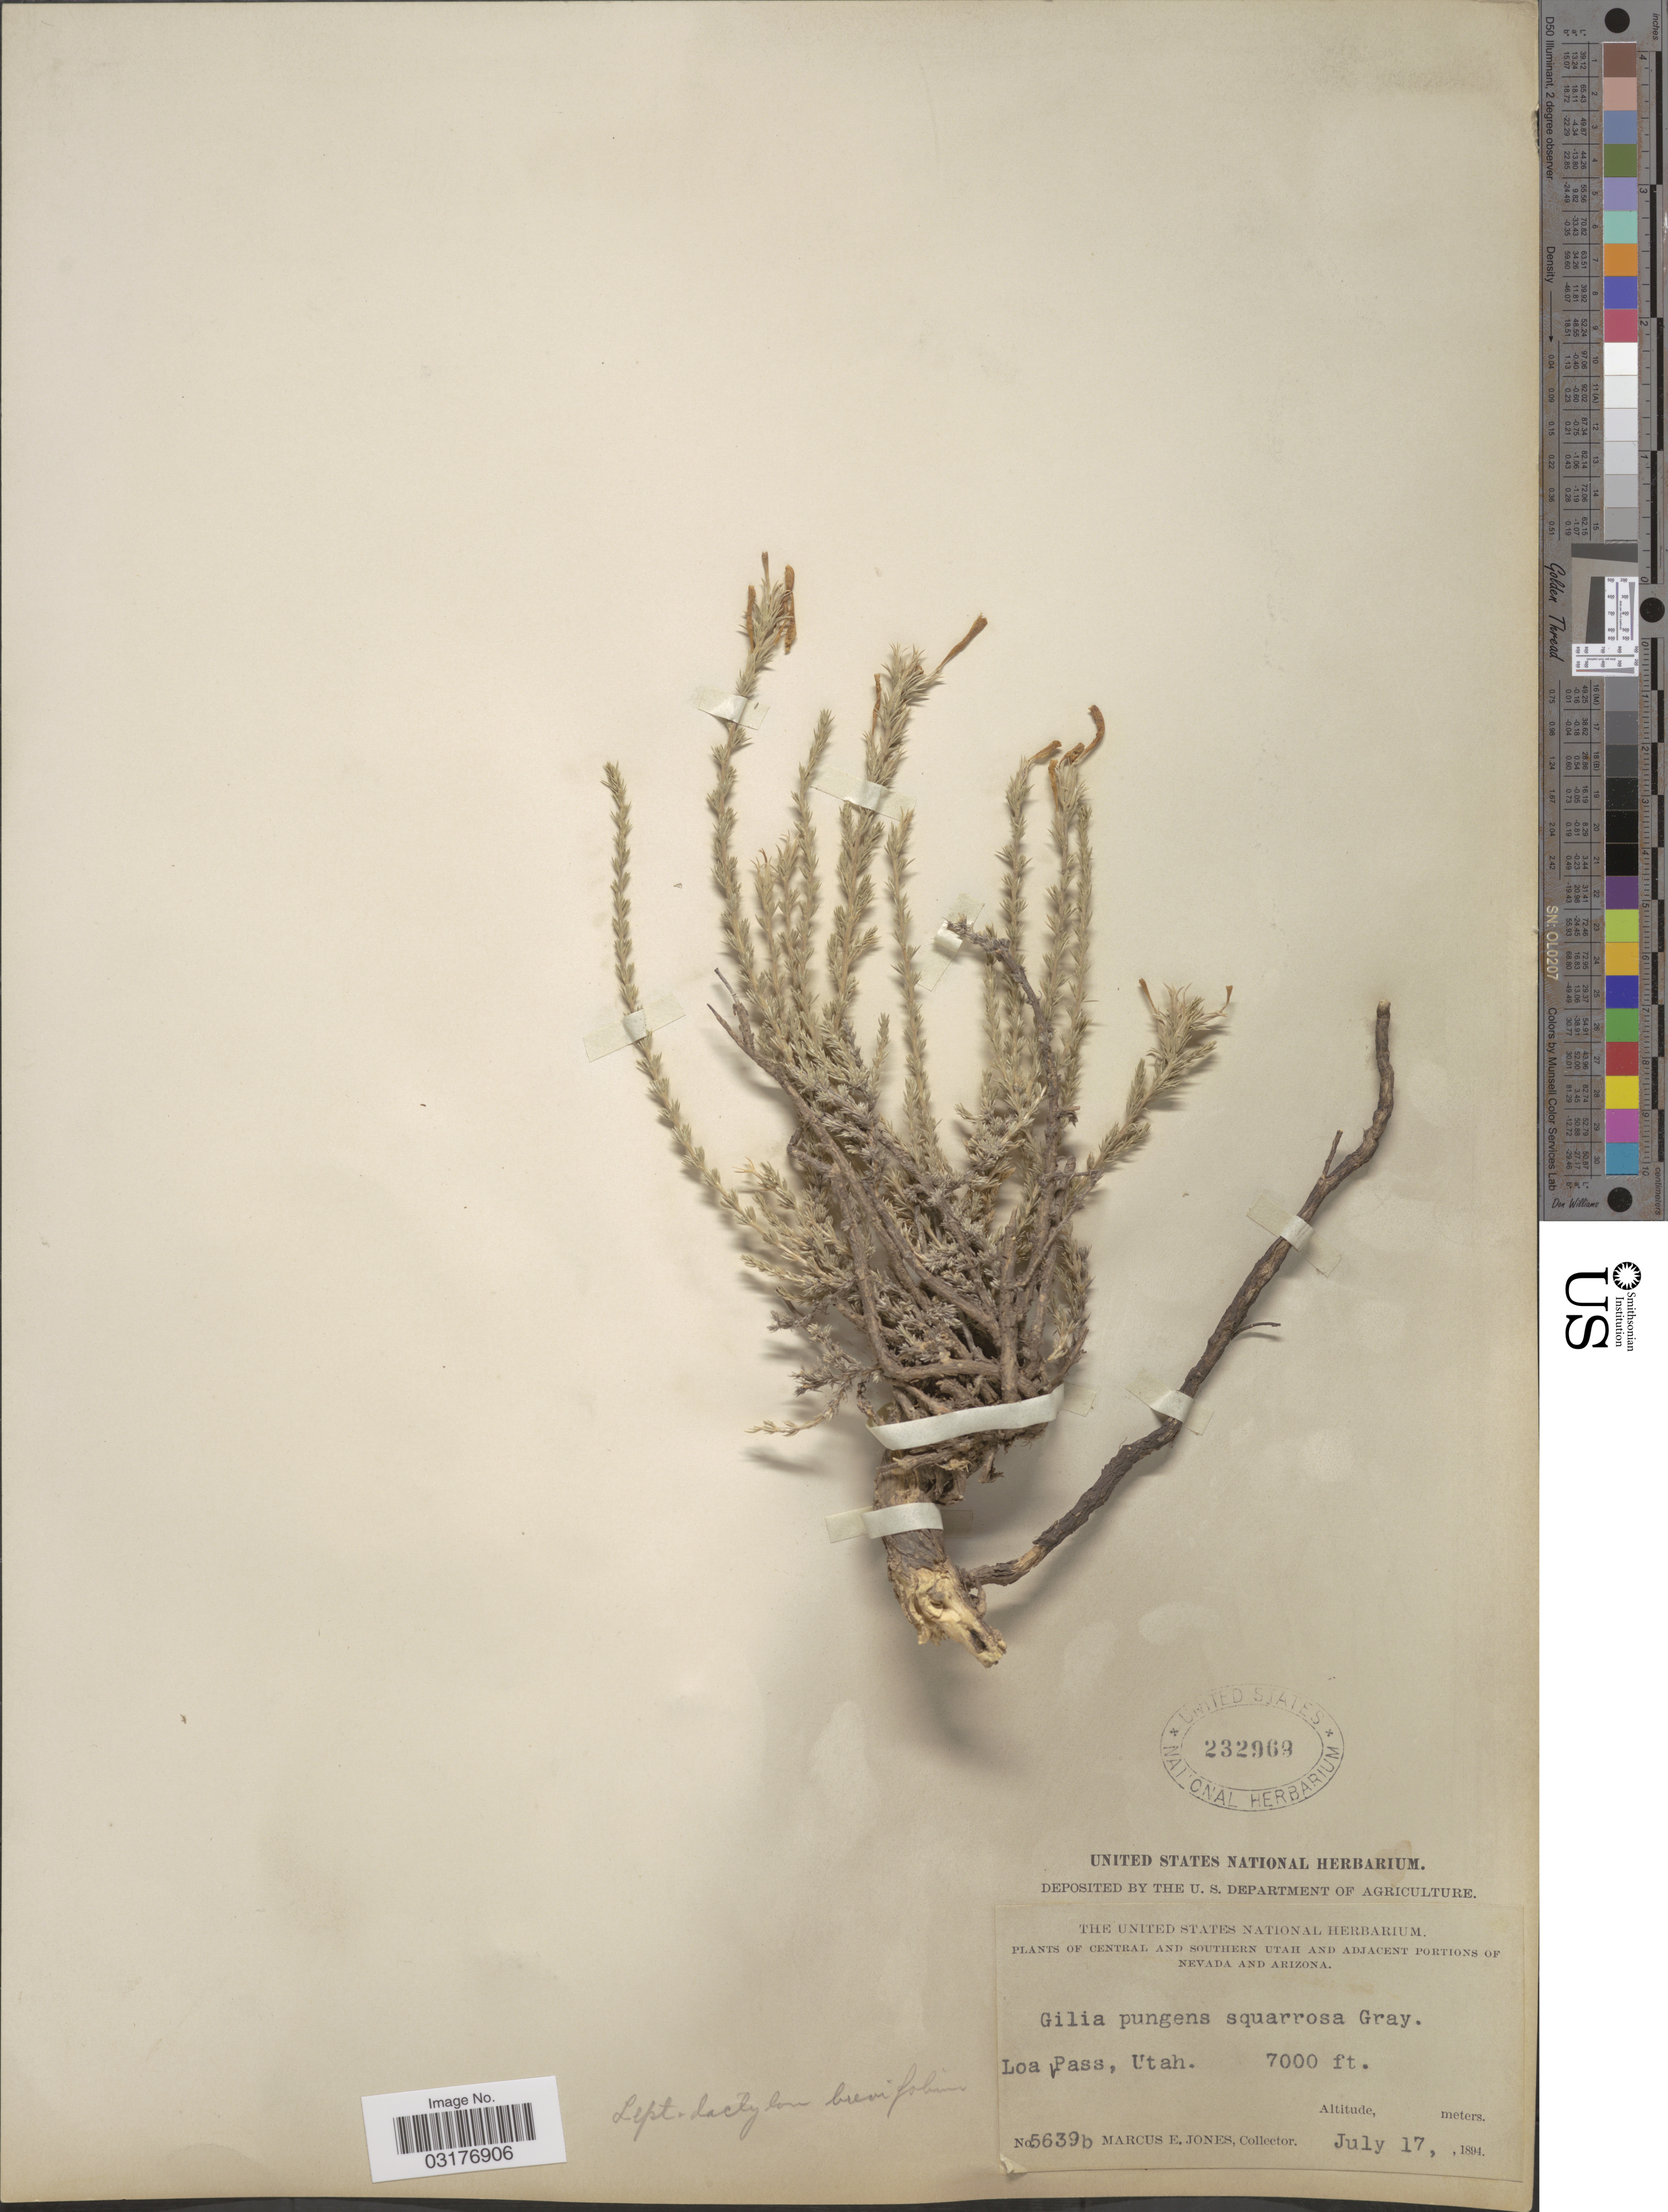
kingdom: Plantae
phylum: Tracheophyta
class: Magnoliopsida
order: Ericales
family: Polemoniaceae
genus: Linanthus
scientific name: Linanthus pungens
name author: (Torr.) J.M. Porter & L.A. Johnson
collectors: M. E. Jones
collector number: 5639b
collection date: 1894-07-17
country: United States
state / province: Utah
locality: Central and Southern Utah. Loa Pass.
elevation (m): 2134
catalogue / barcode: US 232969